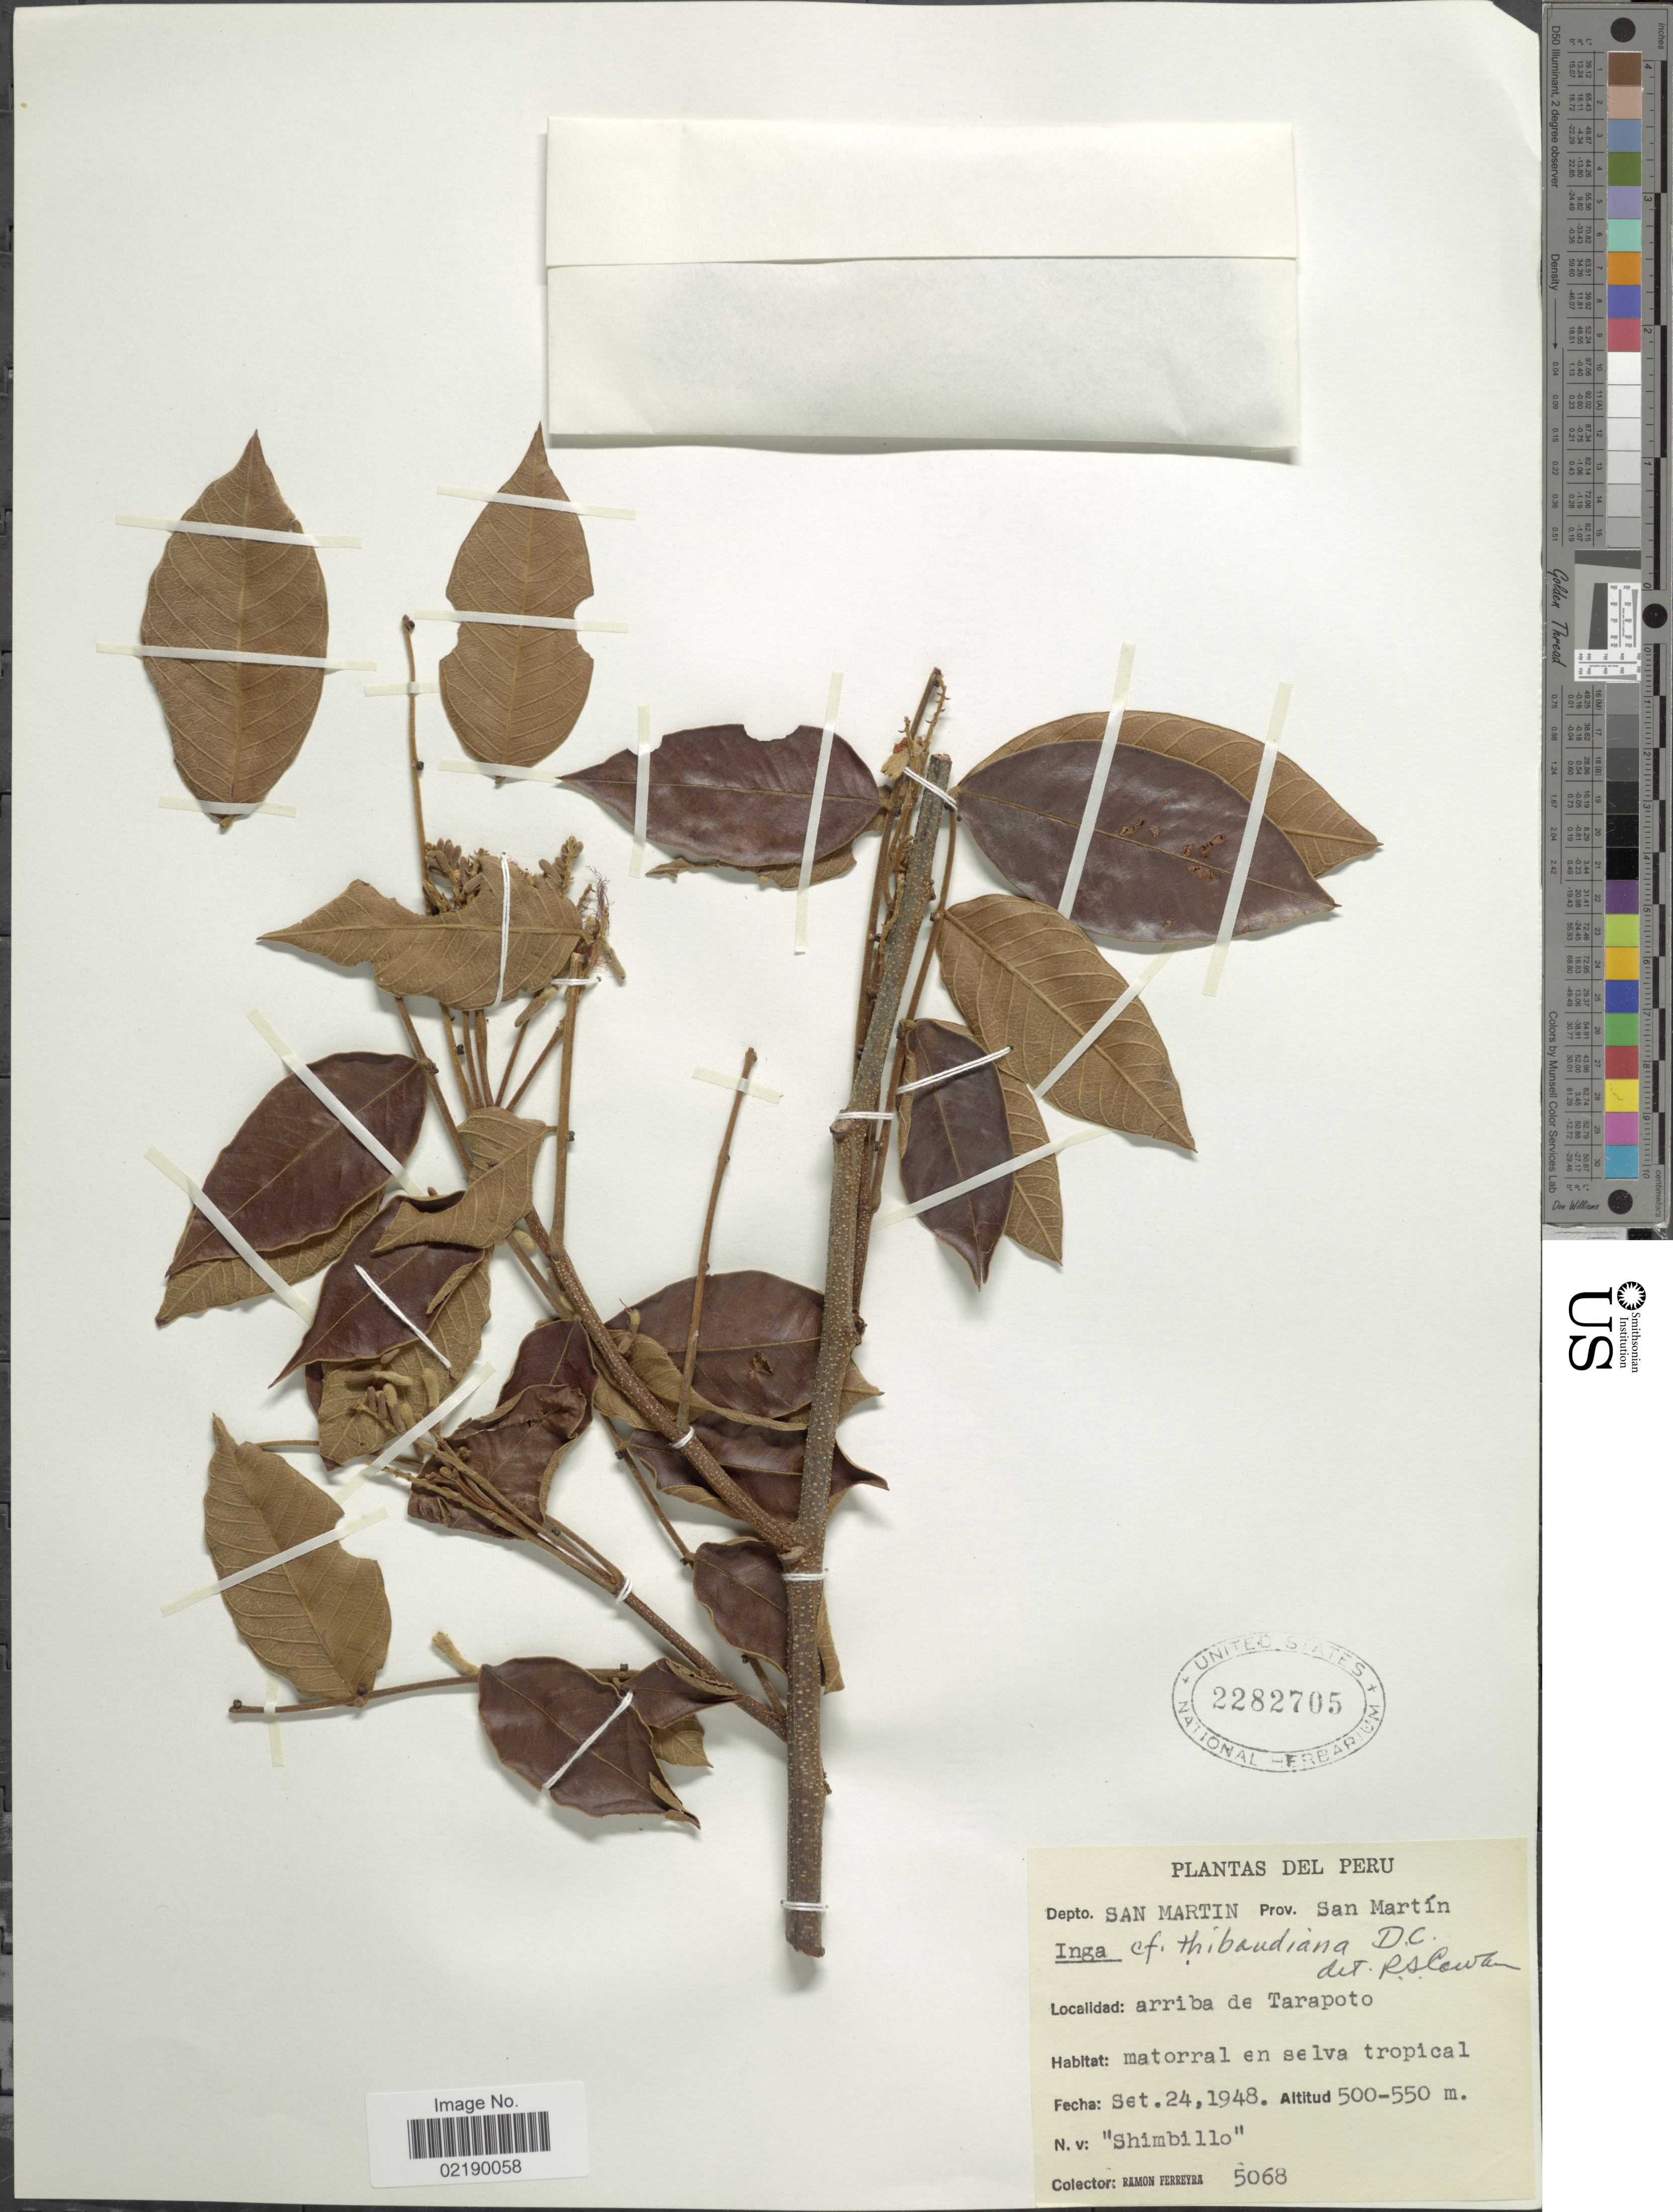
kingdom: Plantae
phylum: Tracheophyta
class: Magnoliopsida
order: Fabales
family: Fabaceae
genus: Inga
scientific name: Inga thibaudiana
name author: DC.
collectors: R. A. Ferreyra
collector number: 5068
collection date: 1948-09-24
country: Peru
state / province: San Martín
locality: Prov. San Martin, Arriba de Tarapoto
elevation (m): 500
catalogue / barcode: US 2282705